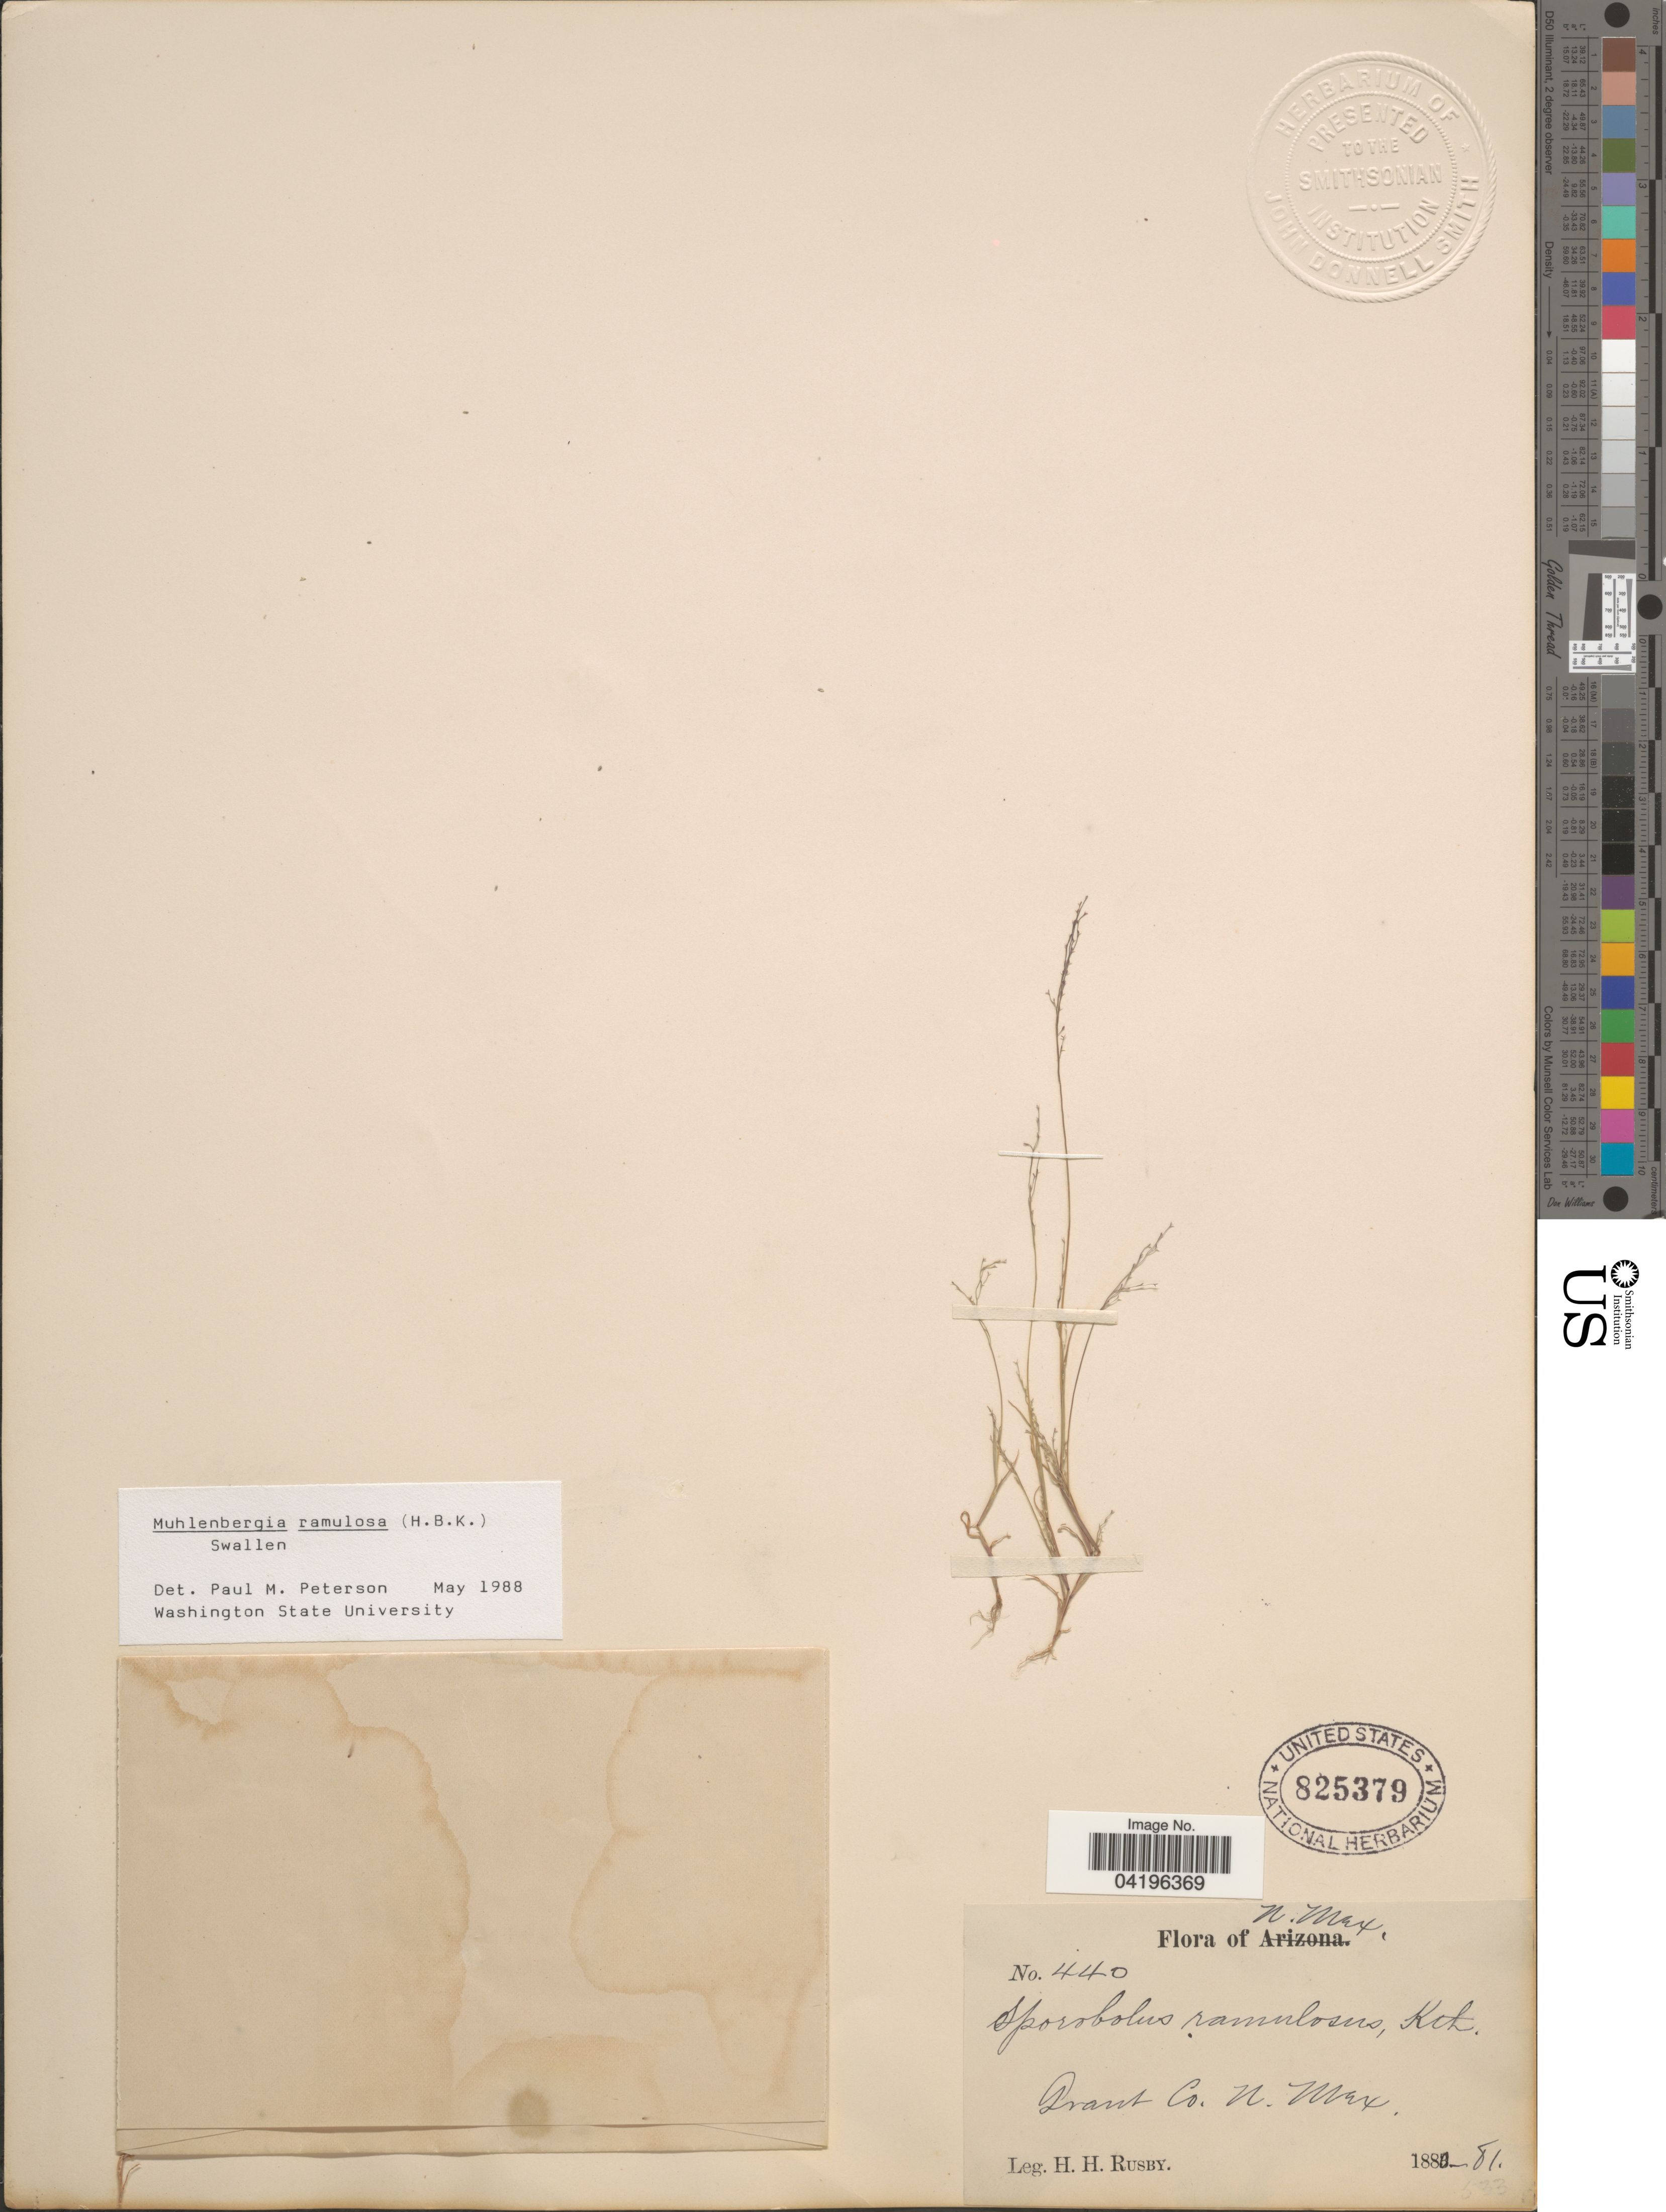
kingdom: Plantae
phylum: Tracheophyta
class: Liliopsida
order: Poales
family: Poaceae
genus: Muhlenbergia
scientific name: Muhlenbergia ramulosa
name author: (Kunth) Swallen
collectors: H. H. Rusby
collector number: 440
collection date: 1880/1881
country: United States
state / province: New Mexico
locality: Grant Co.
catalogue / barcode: US 825379